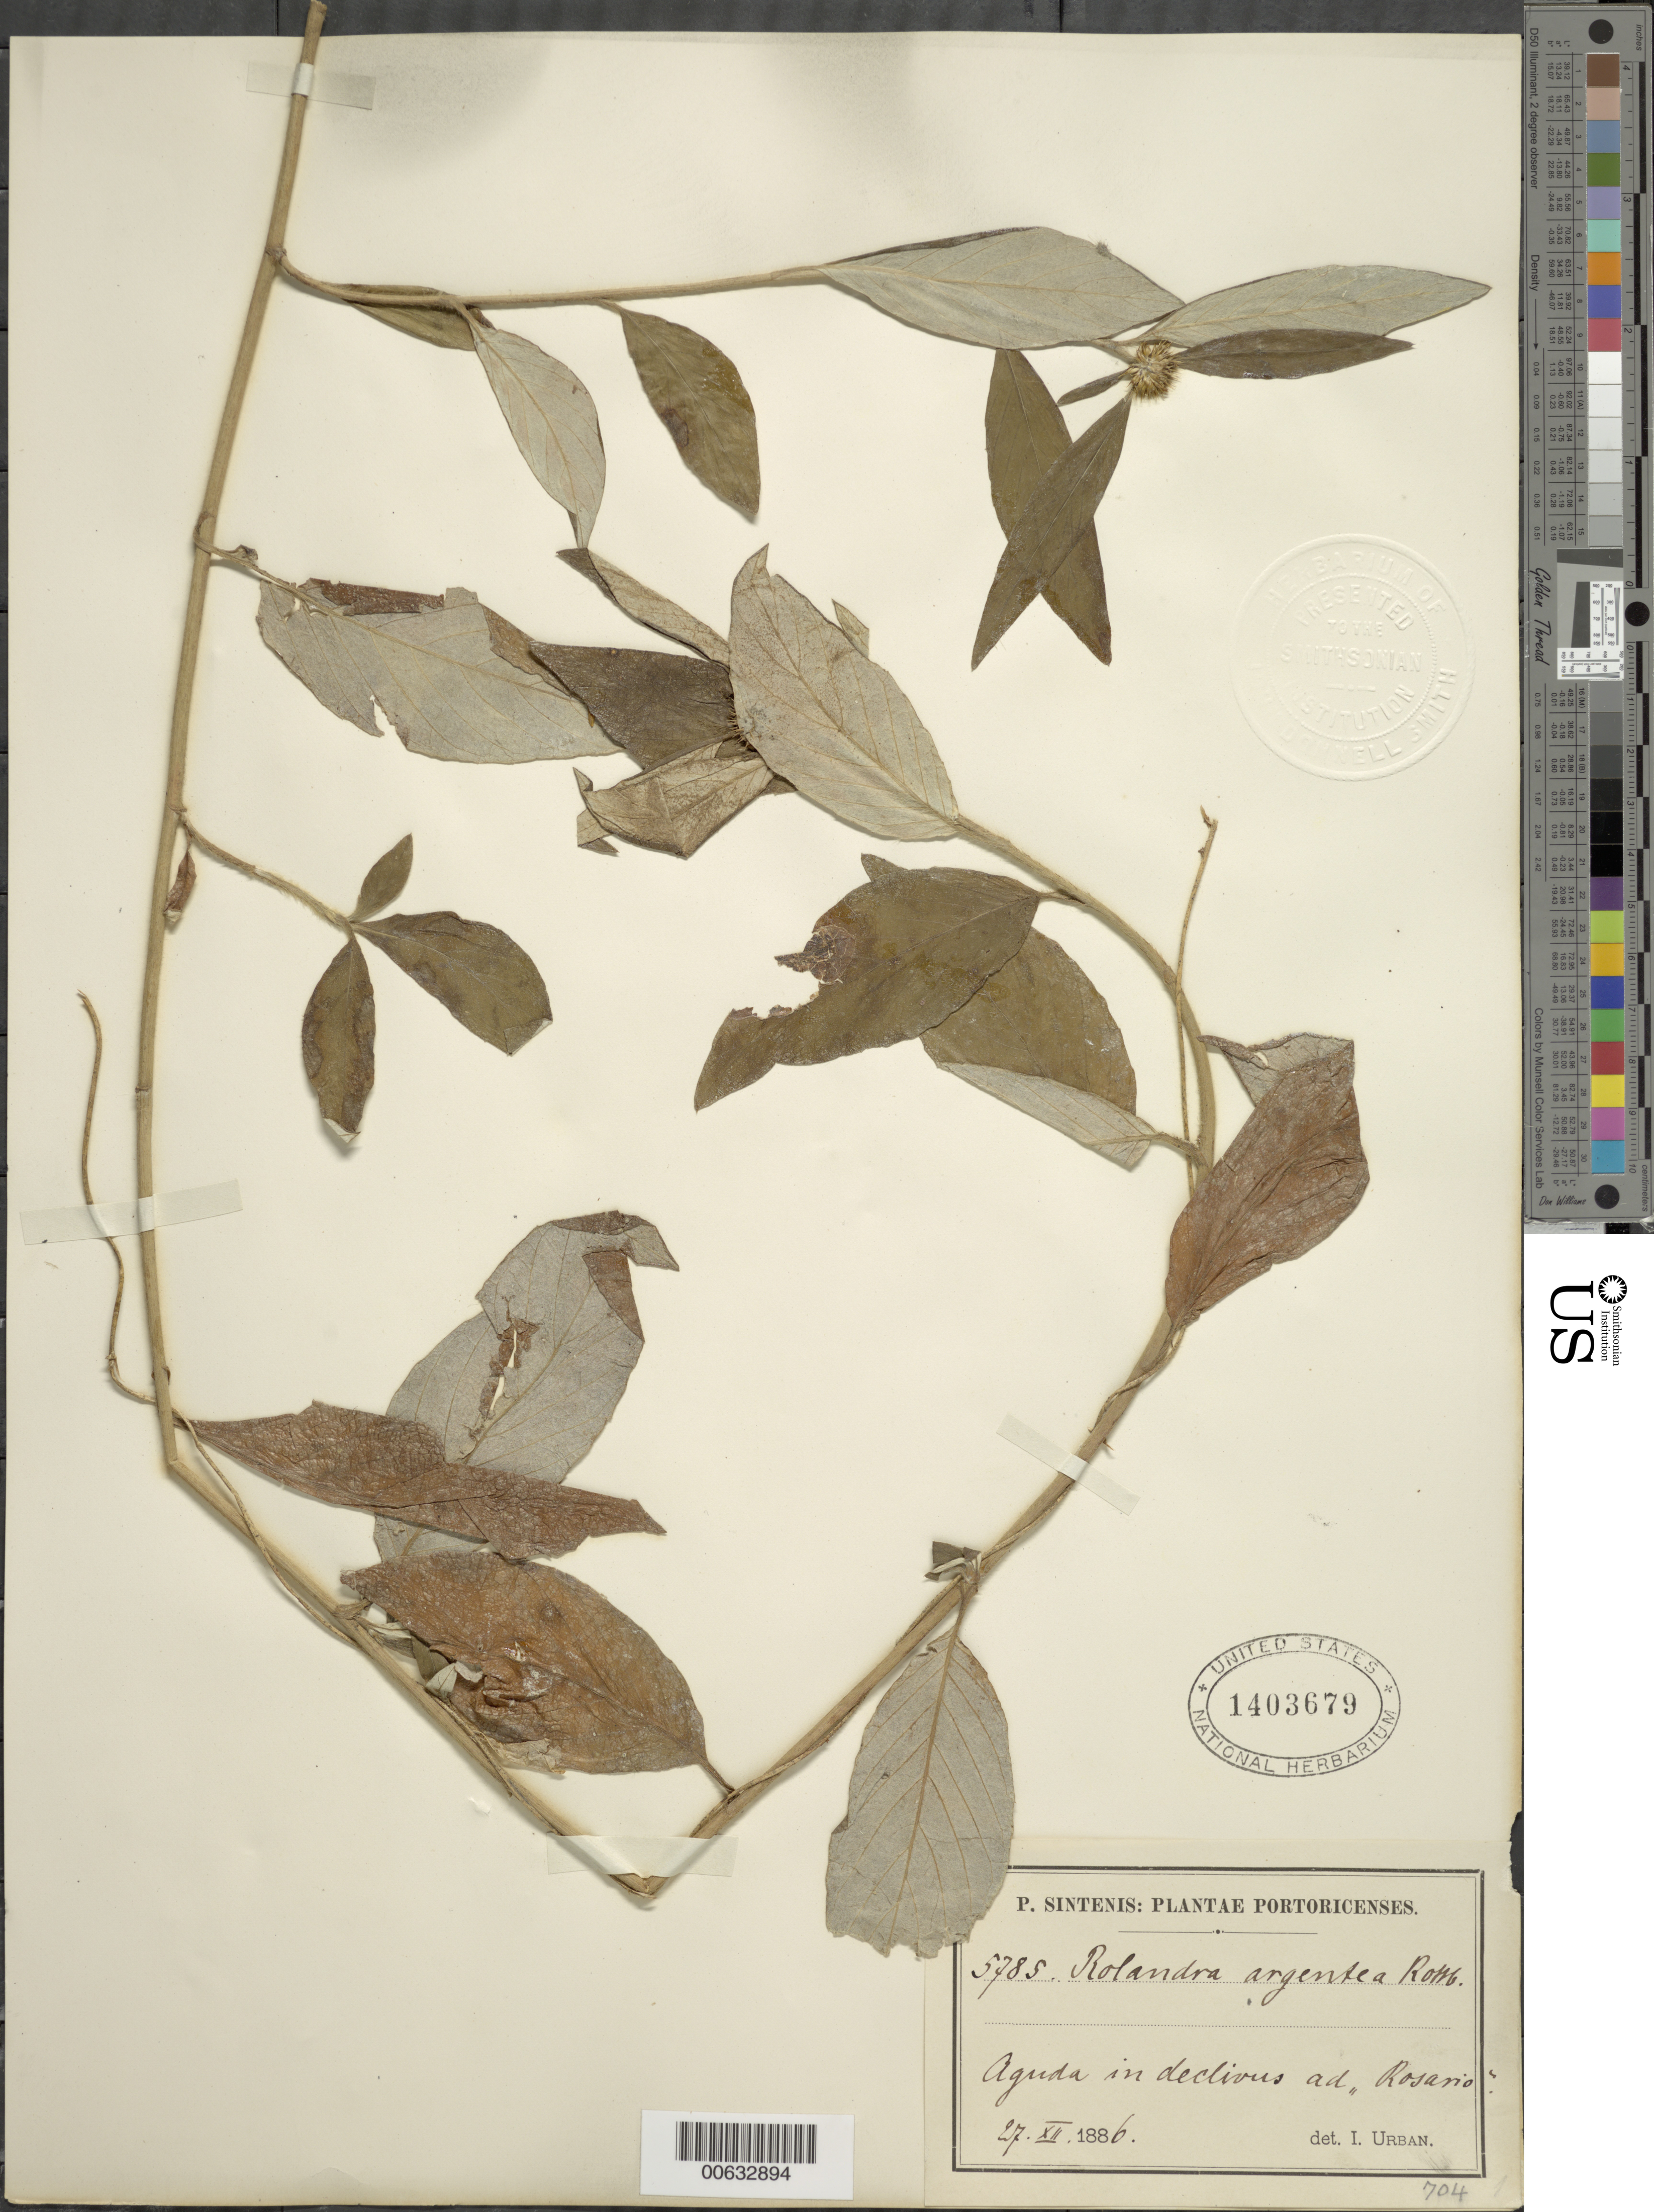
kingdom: Plantae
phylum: Tracheophyta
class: Magnoliopsida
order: Asterales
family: Asteraceae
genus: Rolandra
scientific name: Rolandra fruticosa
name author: (L.) Kuntze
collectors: P. Sintenis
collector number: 5785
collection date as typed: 27 Dec 1886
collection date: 1886-12-27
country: Puerto Rico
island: Greater Antilles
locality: Aguda, in declivous ad Rosario.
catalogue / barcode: US 1403679